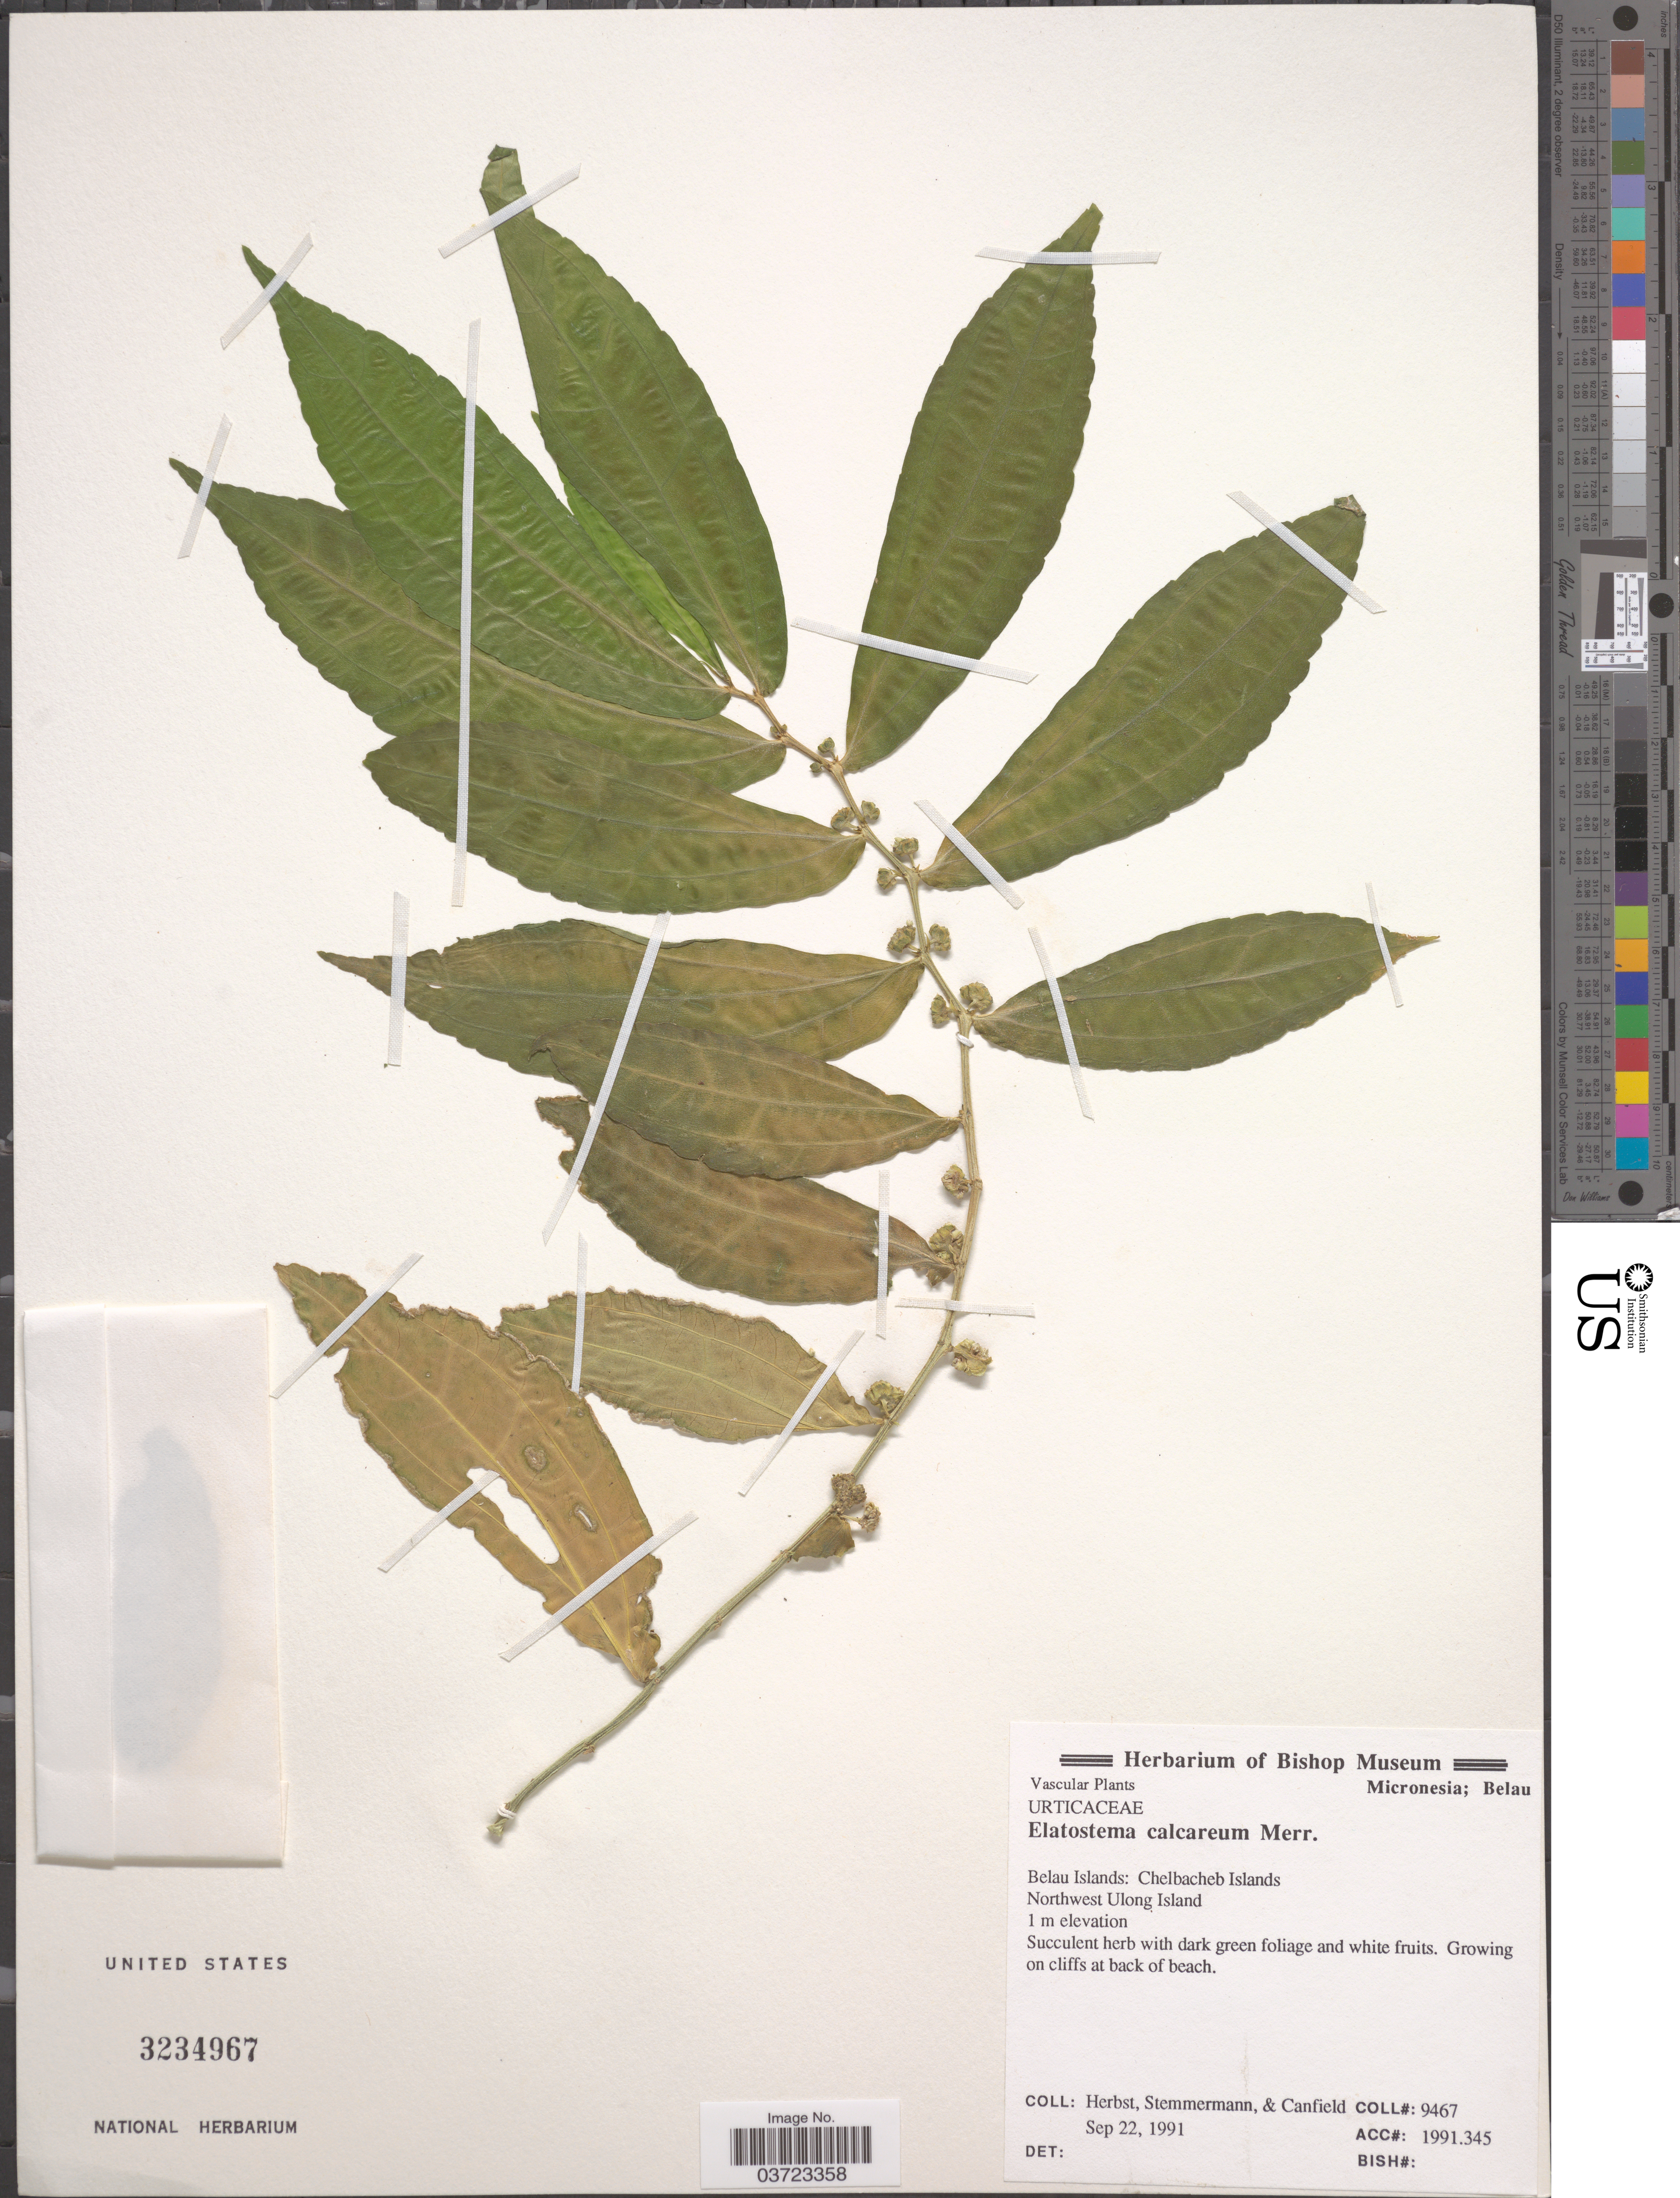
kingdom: Plantae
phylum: Tracheophyta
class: Magnoliopsida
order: Rosales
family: Urticaceae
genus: Elatostema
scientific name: Elatostema calcareum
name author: Merr.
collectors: -. Herbst, -. Stemmermann & -. Canfield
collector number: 9467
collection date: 1991-09-22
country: Palau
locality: Belau Islands: Chelbacheb Islands. Northwest Ulong Island.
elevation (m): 1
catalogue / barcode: US 3234967